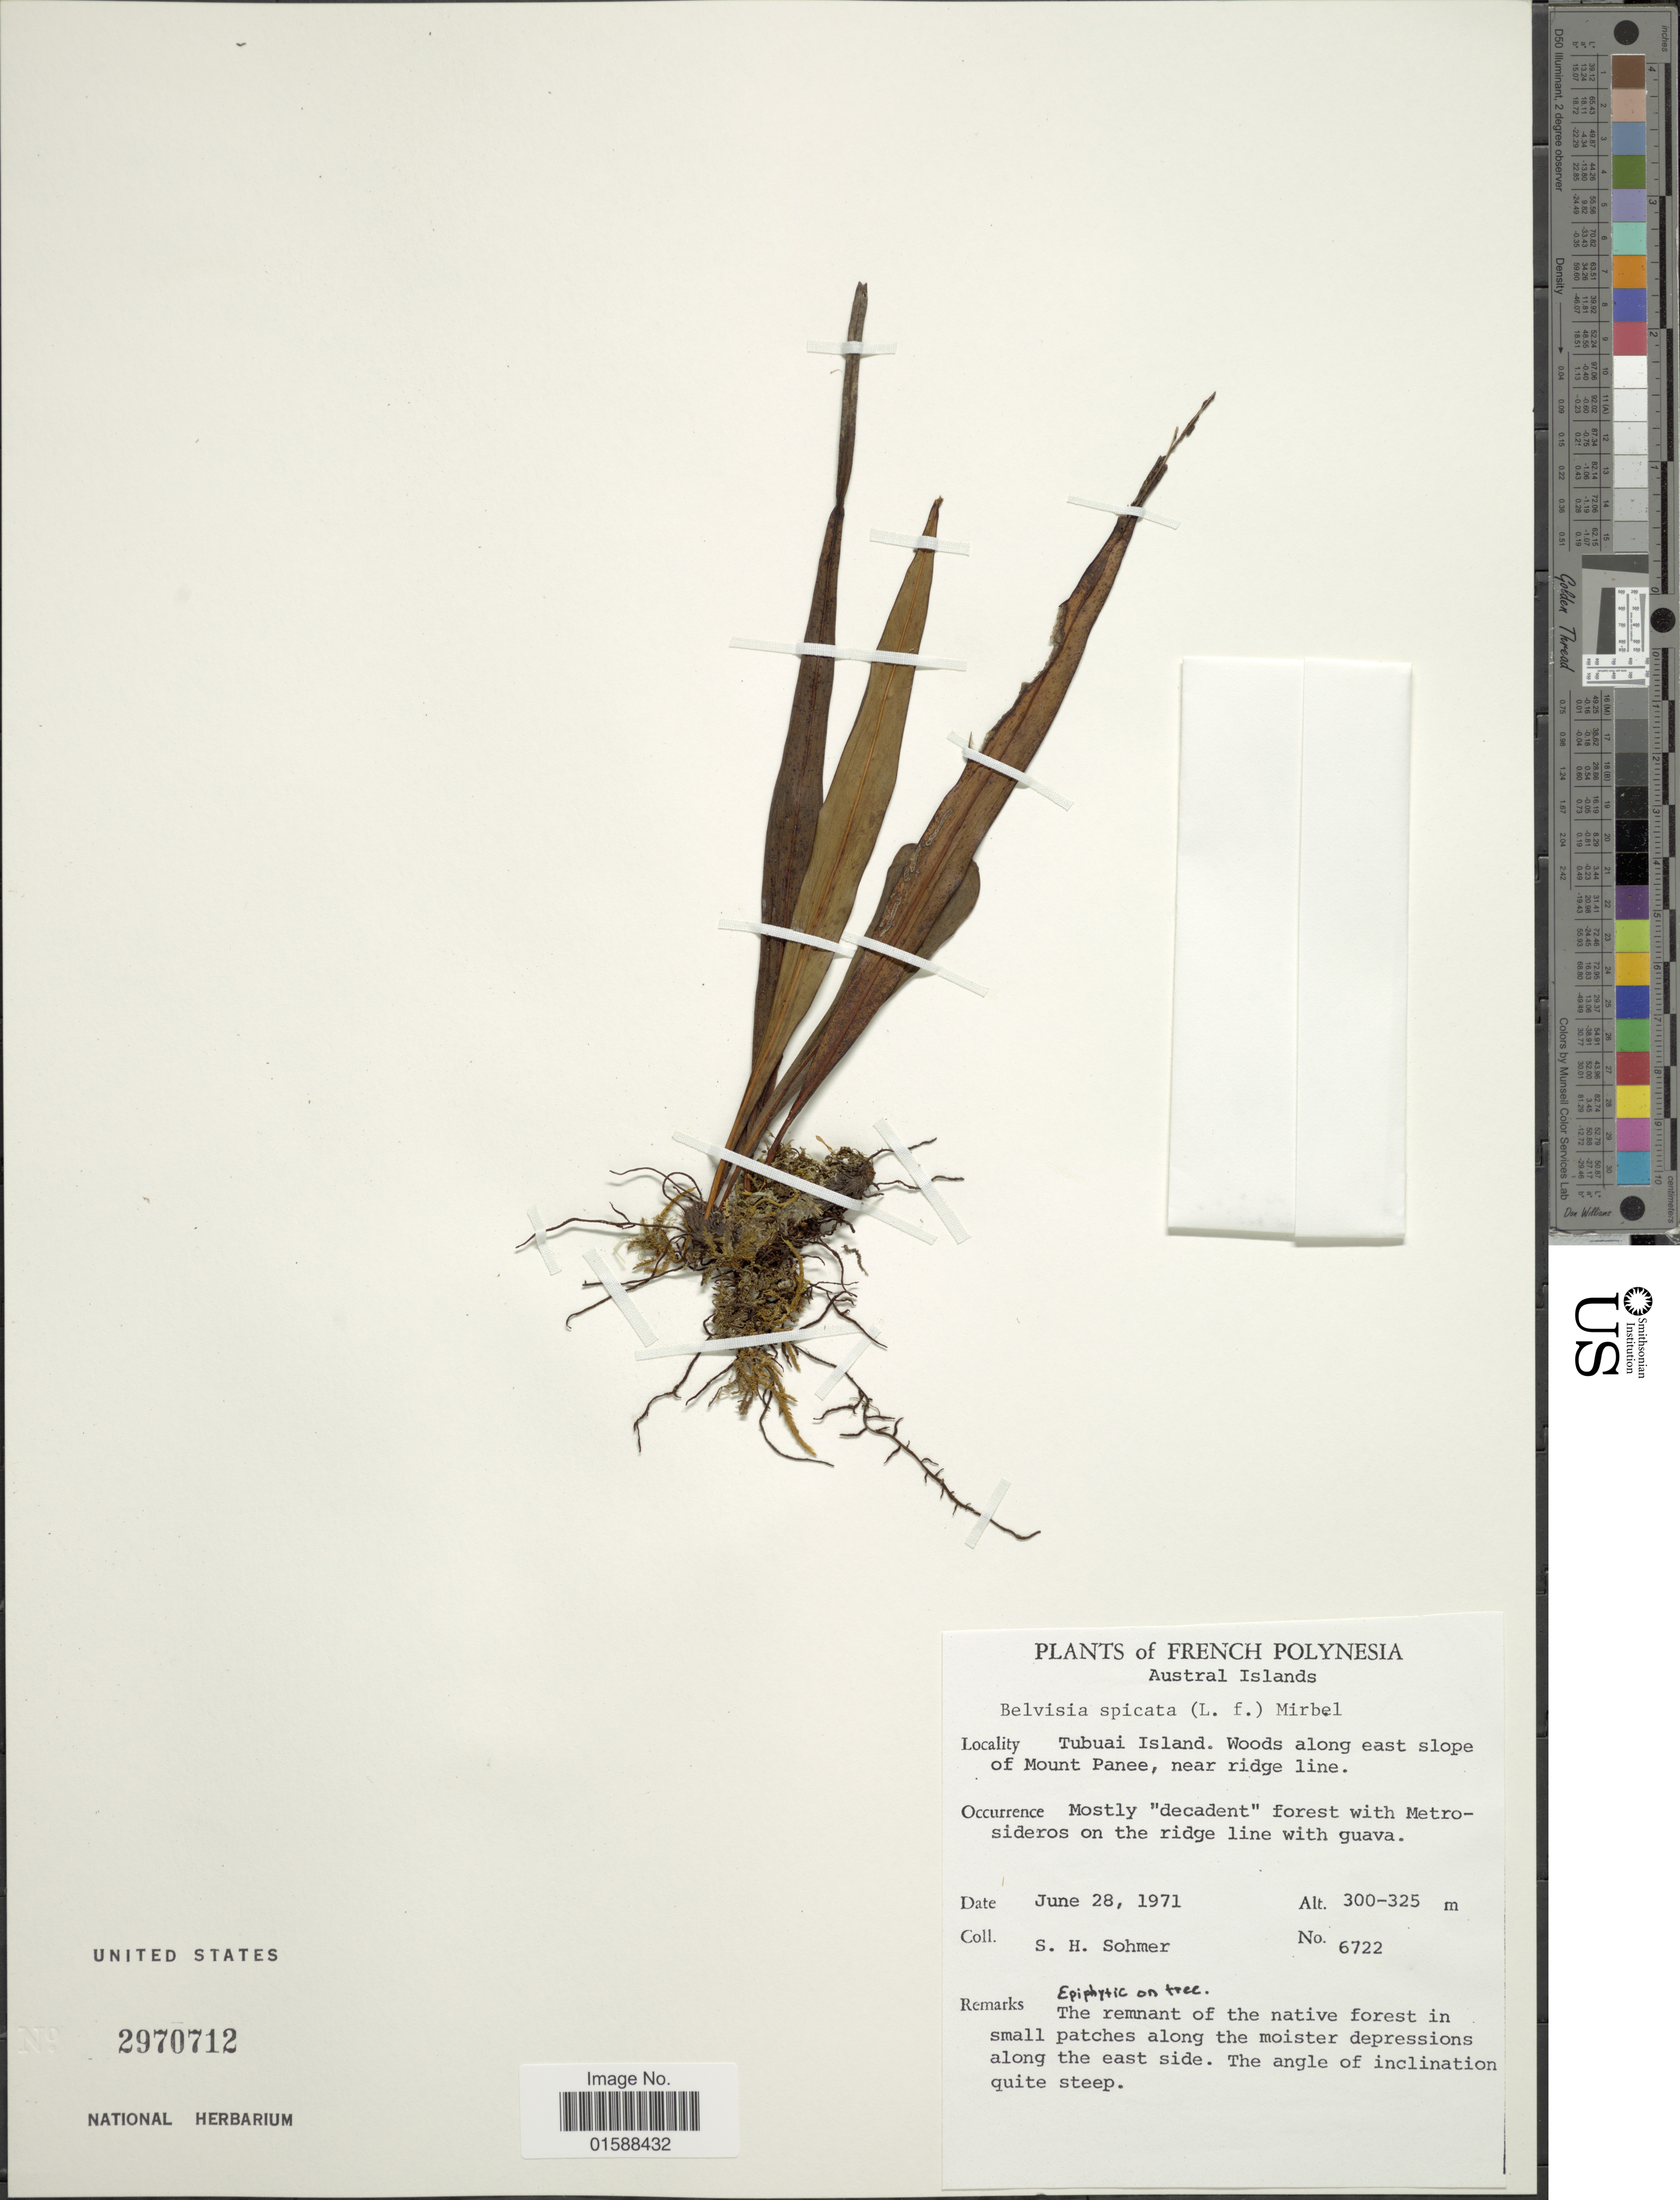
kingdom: Plantae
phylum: Tracheophyta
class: Polypodiopsida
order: Polypodiales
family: Polypodiaceae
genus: Lepisorus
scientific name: Lepisorus mucronatus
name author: (Fée) Li S. Wang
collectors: S. H. Sohmer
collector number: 6722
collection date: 1971-06-28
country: French Polynesia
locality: Austral Islands. Tubuai Island. Woods along east slope of Mount Panee, near ridge line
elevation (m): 300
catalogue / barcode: US 2970712